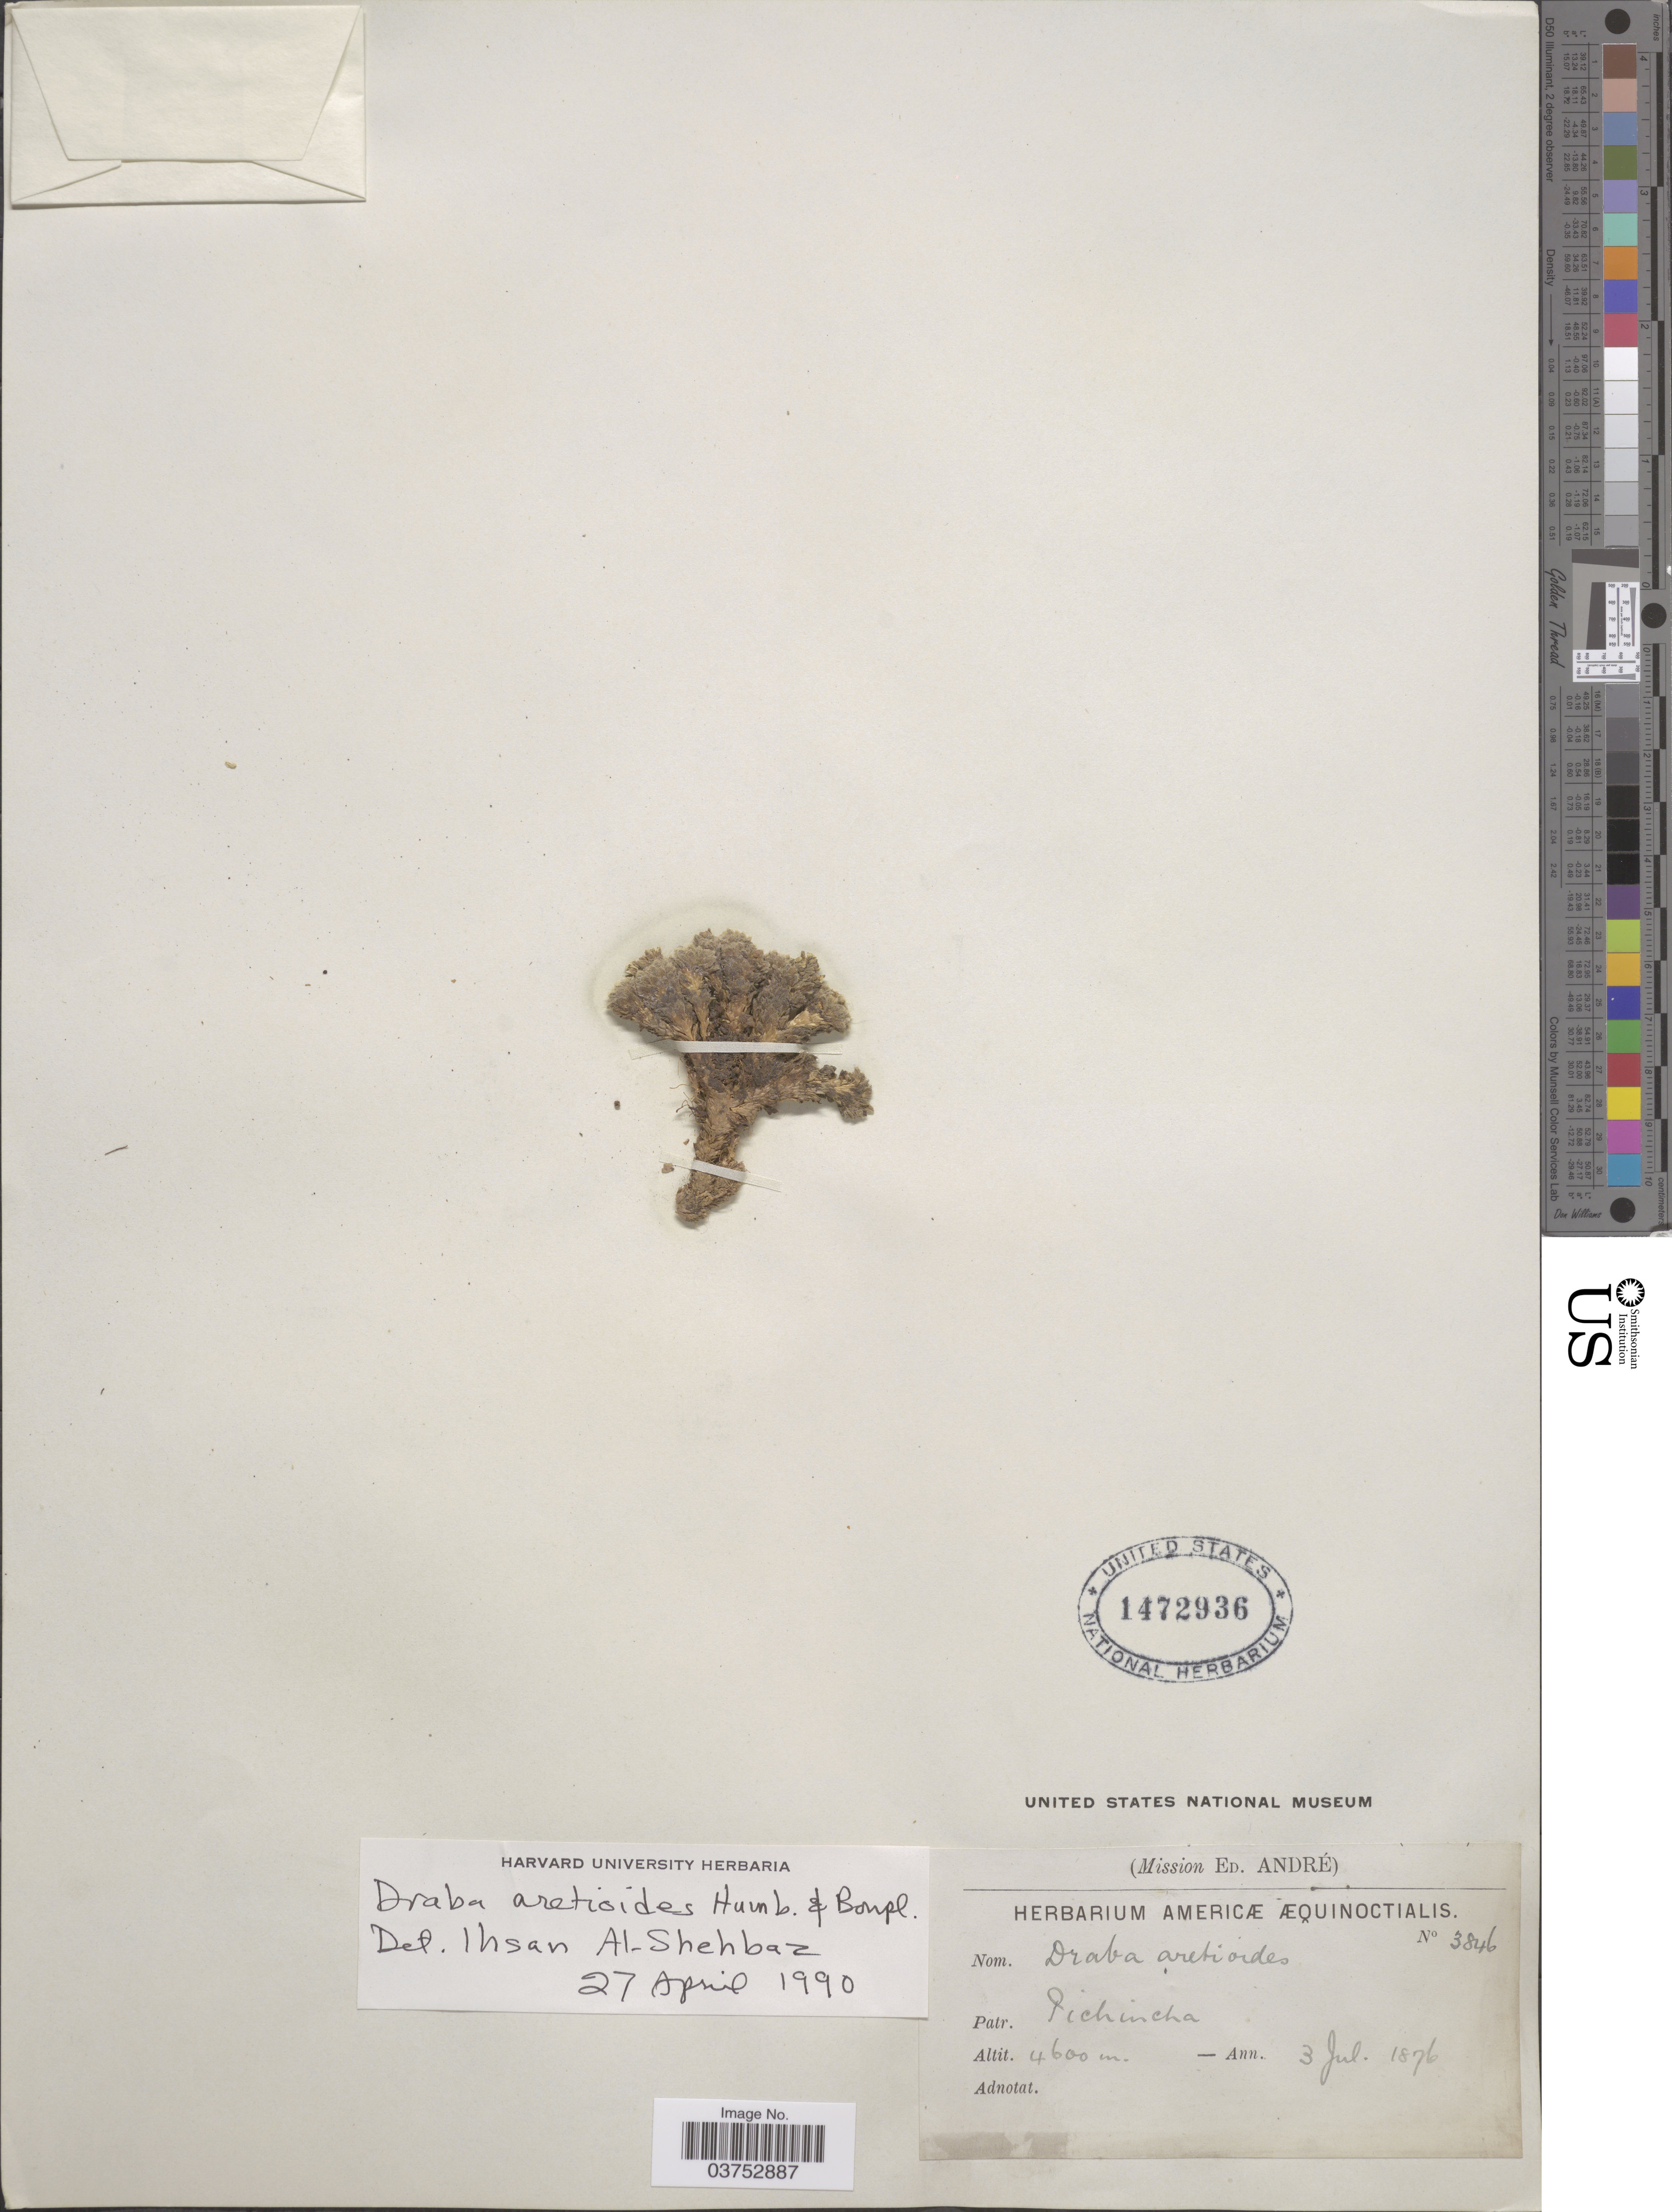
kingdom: Plantae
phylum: Tracheophyta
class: Magnoliopsida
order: Brassicales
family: Brassicaceae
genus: Draba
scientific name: Draba aretioides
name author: (A. Gray) Humb. & Bonpl.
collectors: E. Andre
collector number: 3846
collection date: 1876-07-03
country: Ecuador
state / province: Pichincha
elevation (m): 4600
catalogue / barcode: US 1472936